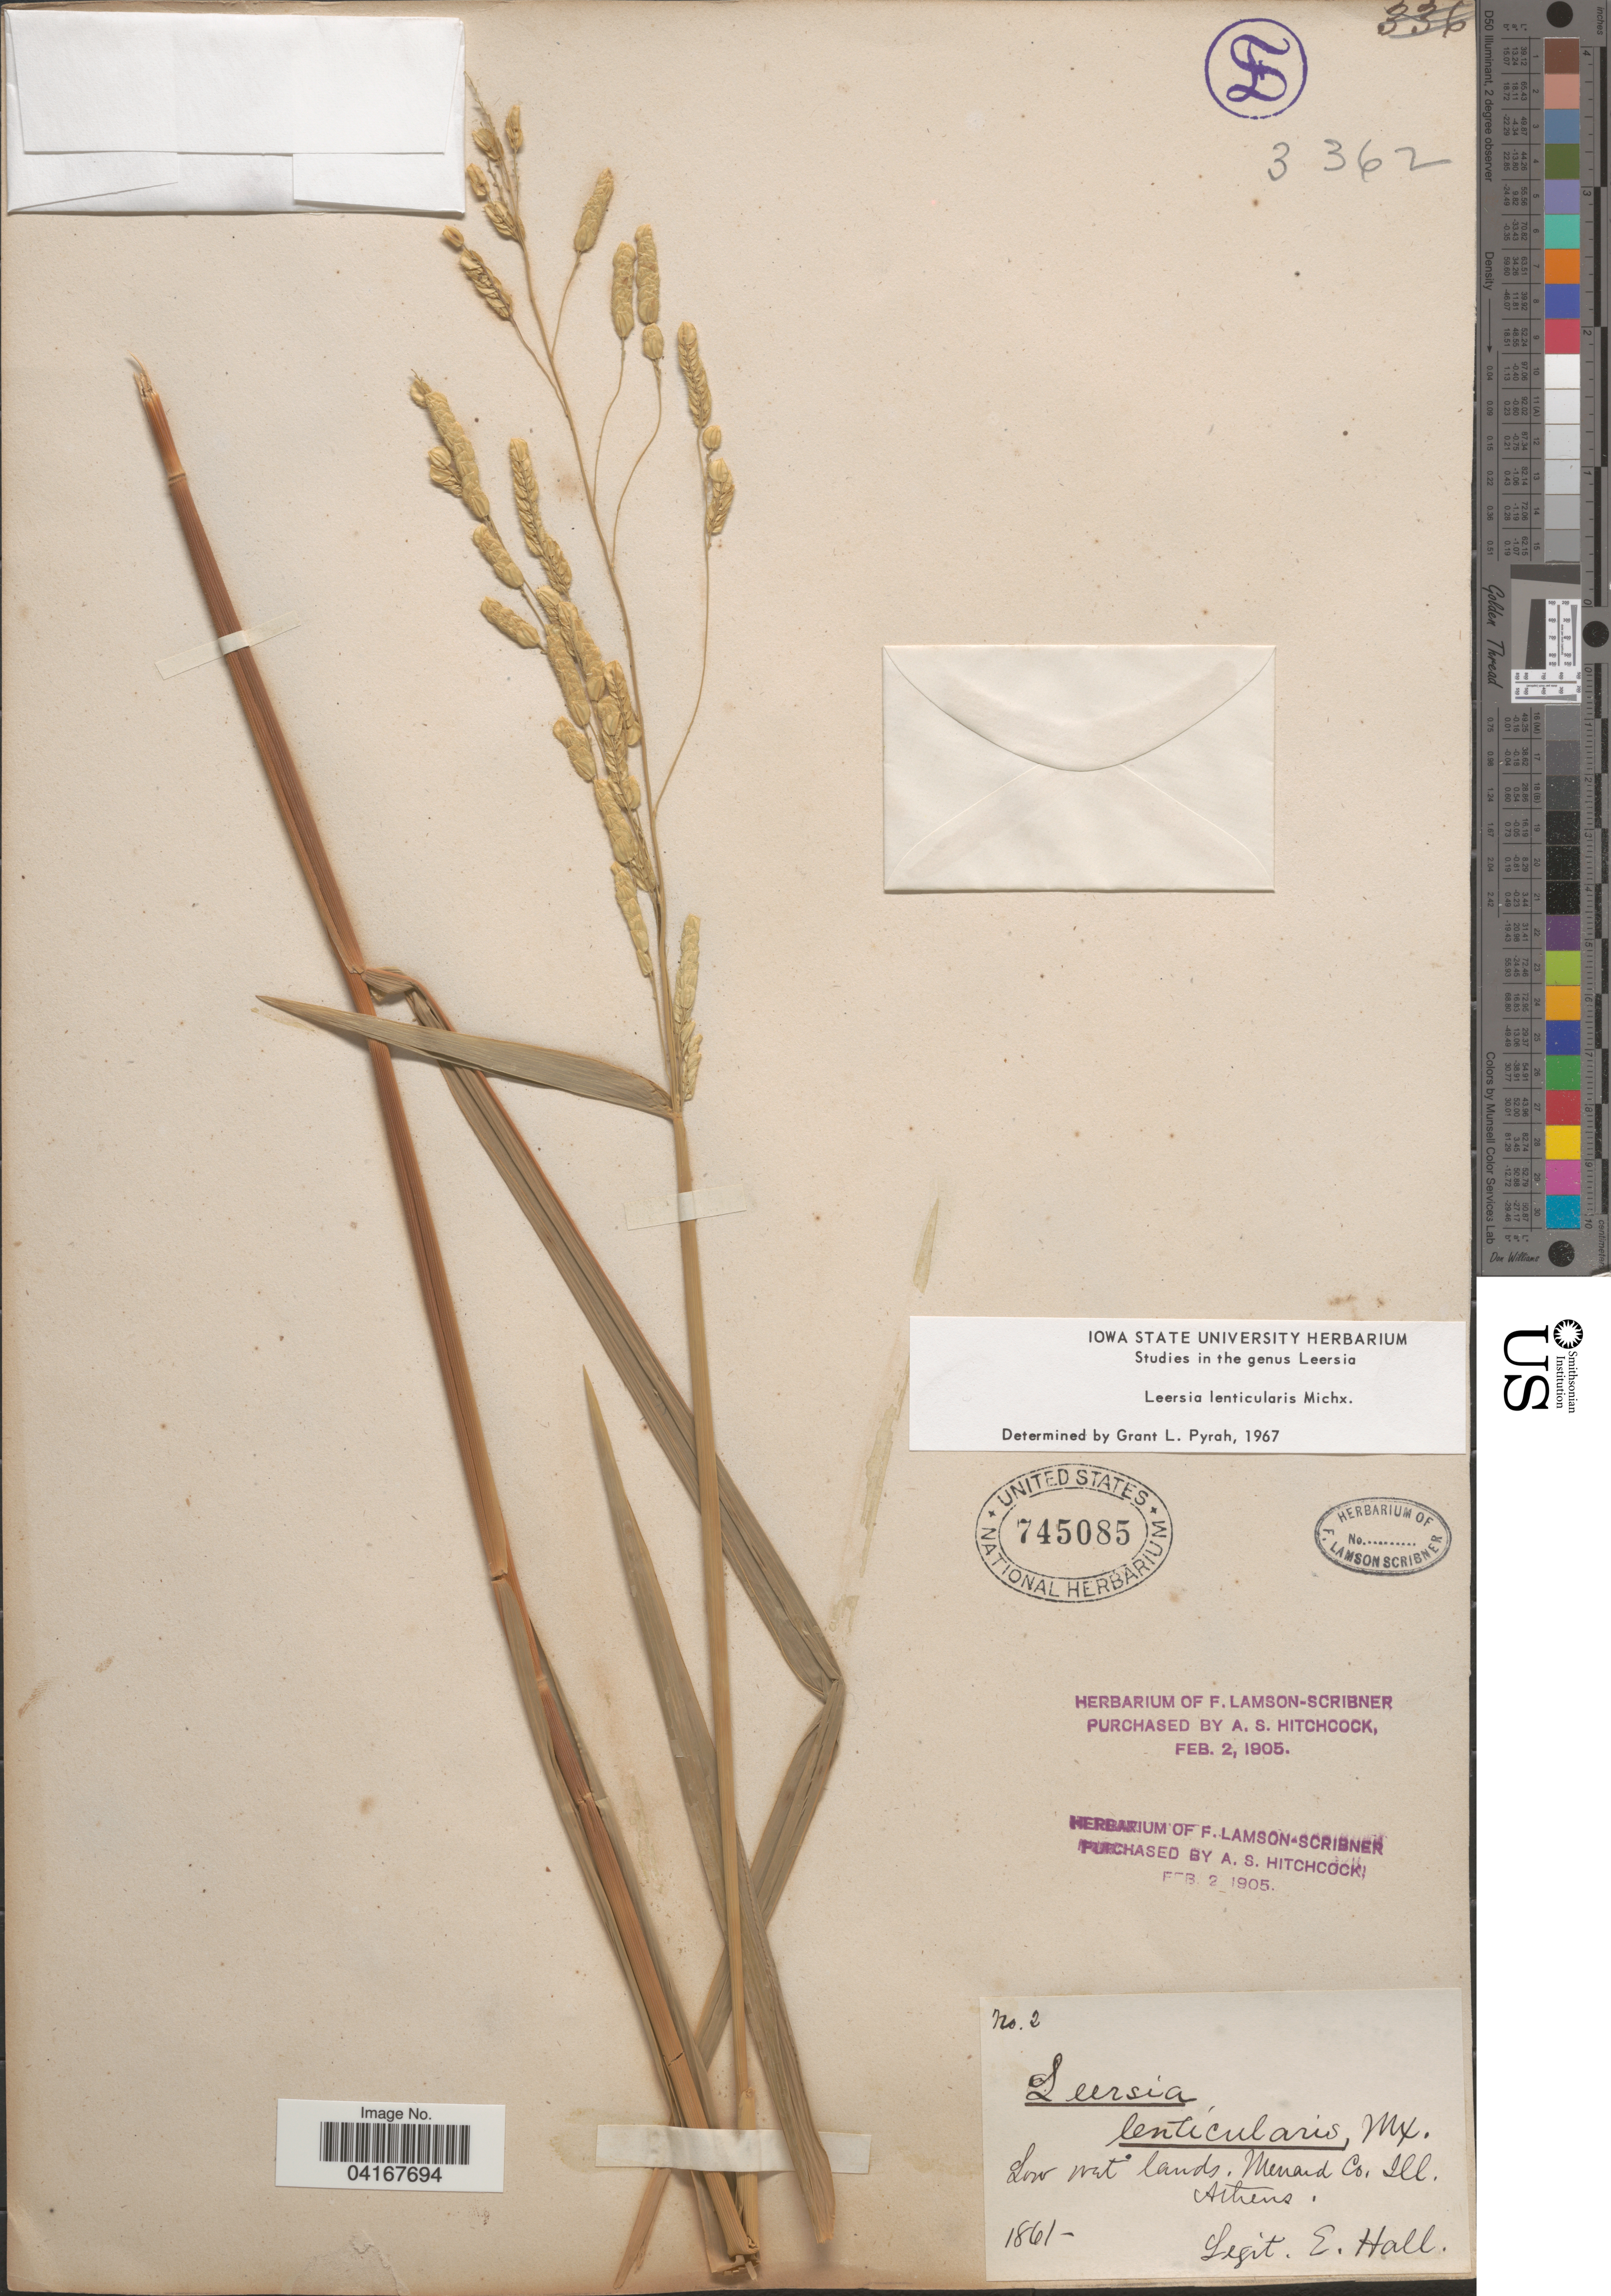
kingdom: Plantae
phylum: Tracheophyta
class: Liliopsida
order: Poales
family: Poaceae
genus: Leersia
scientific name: Leersia lenticularis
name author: Michx.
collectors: E. Hall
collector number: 2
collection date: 1861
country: United States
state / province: Illinois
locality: Menard Co. Arthens.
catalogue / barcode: US 745085